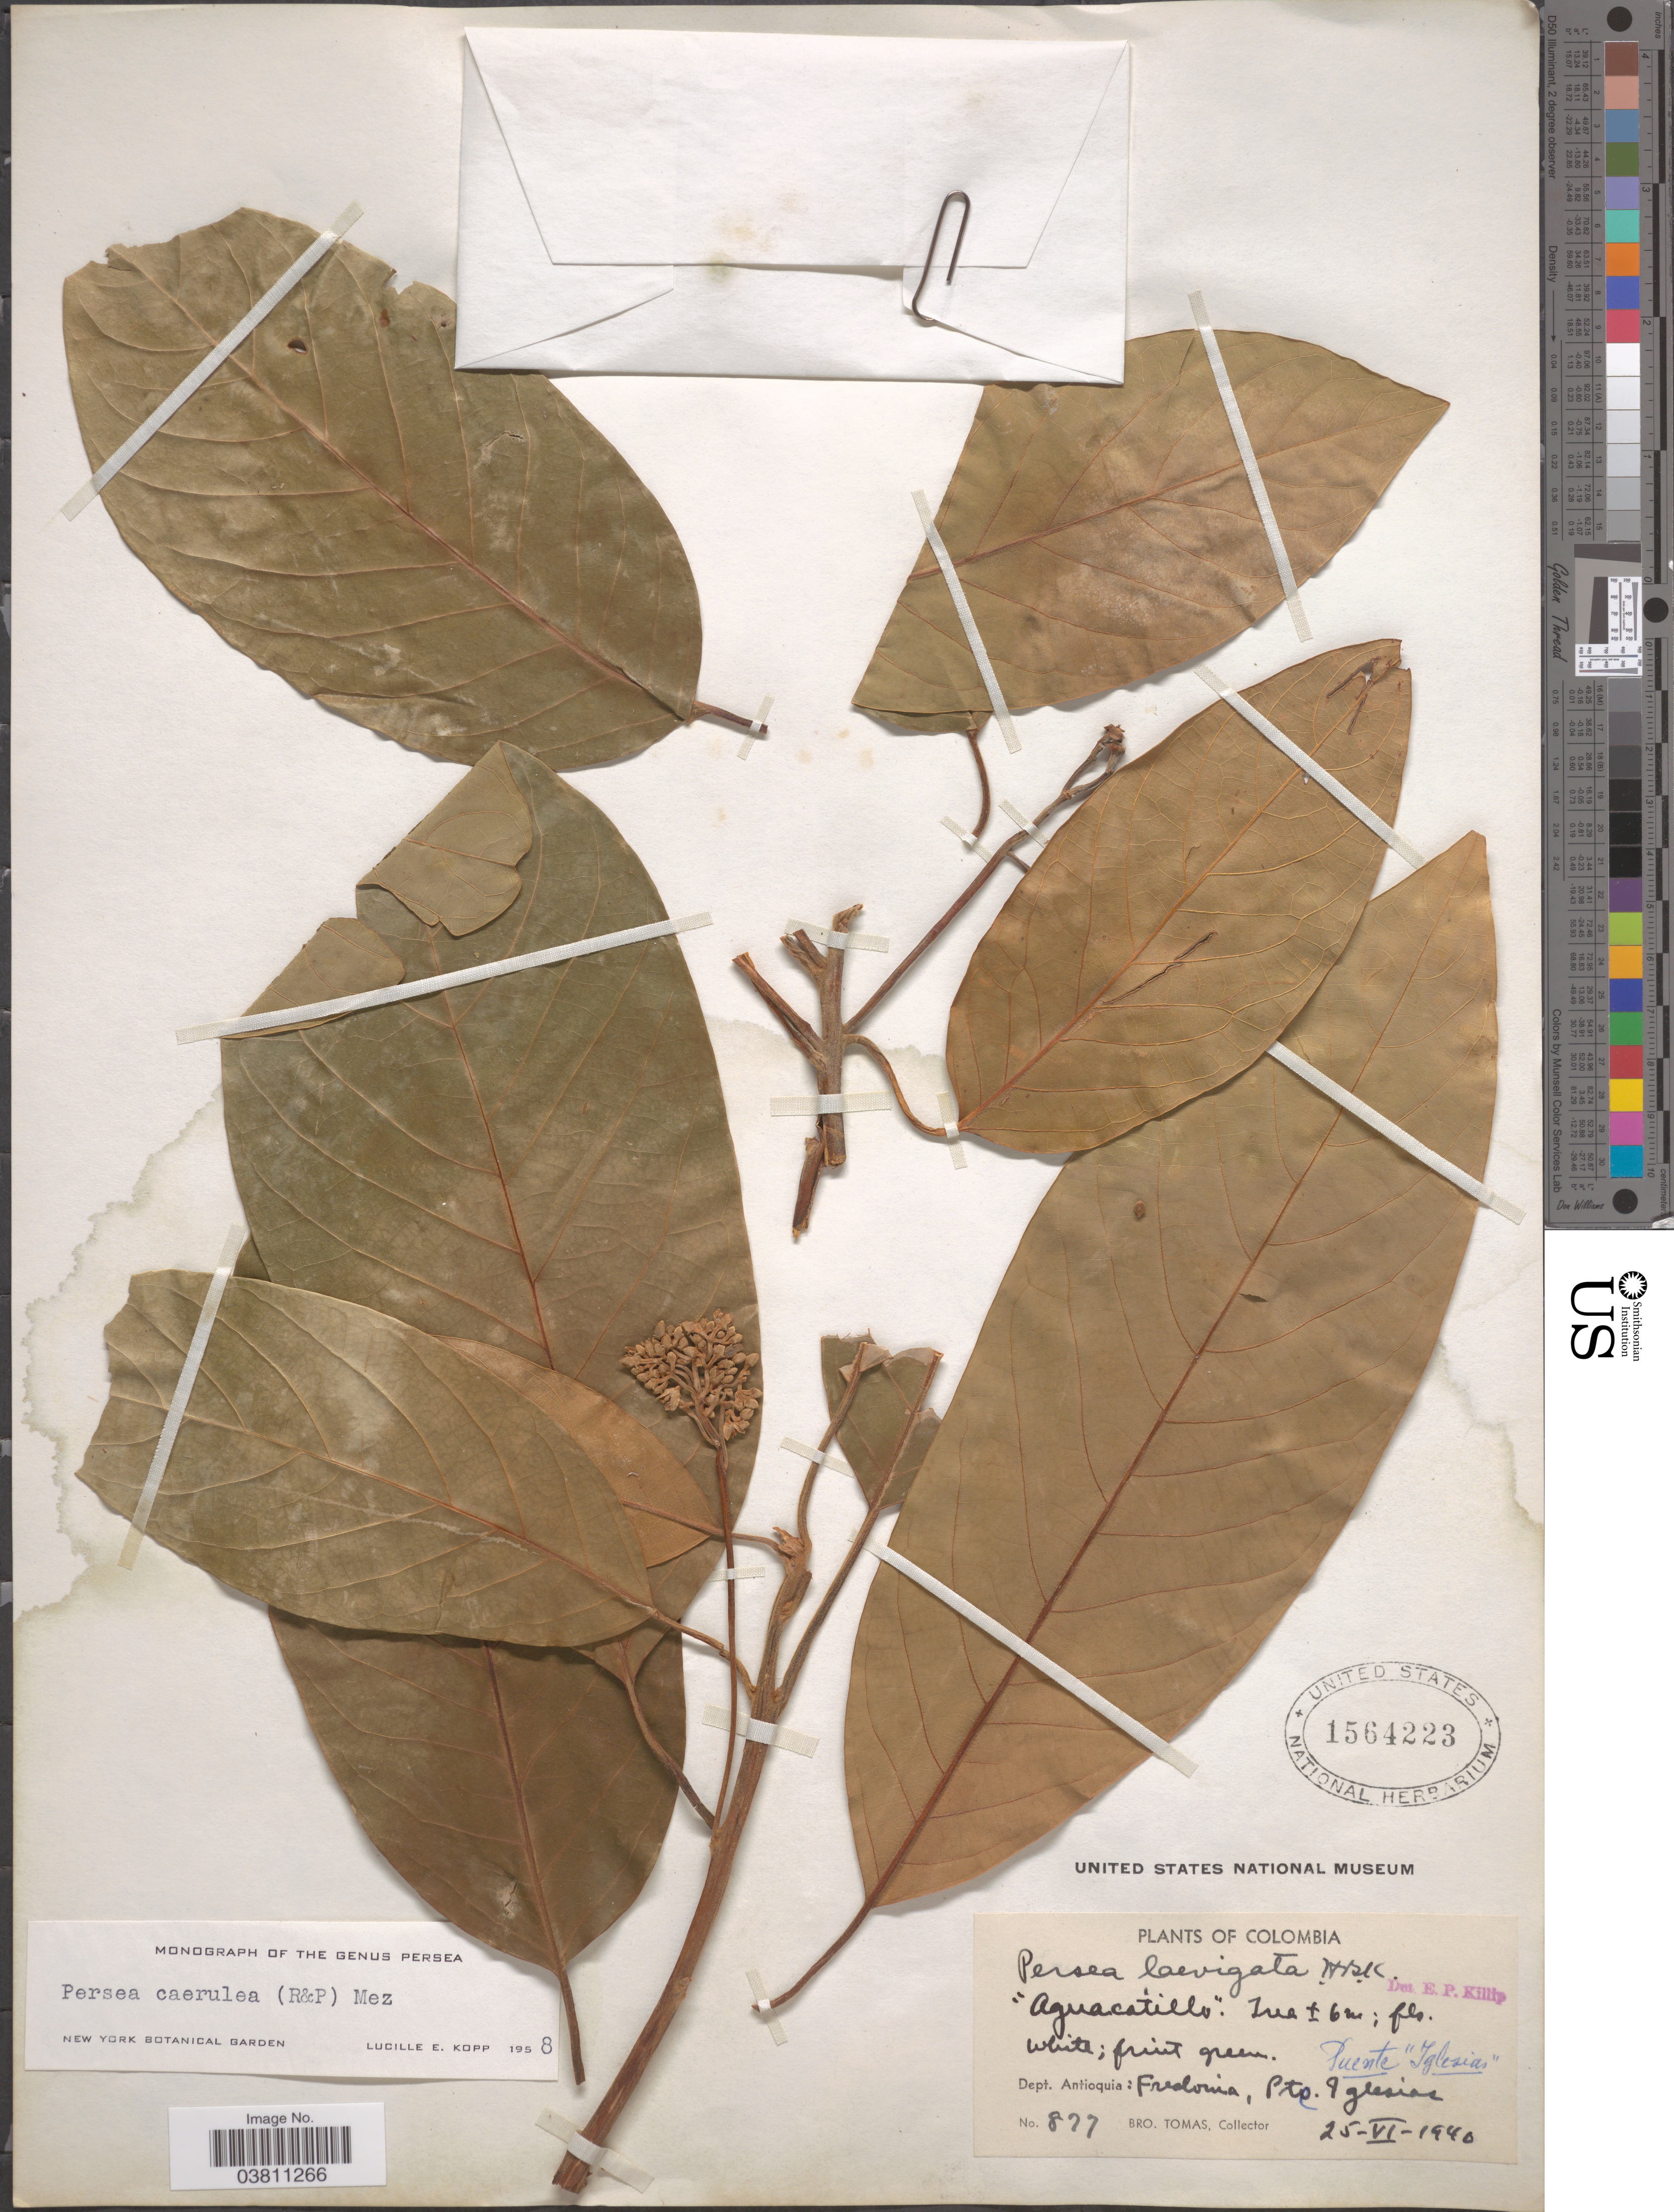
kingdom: Plantae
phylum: Tracheophyta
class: Magnoliopsida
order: Laurales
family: Lauraceae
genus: Persea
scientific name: Persea caerulea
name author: (Ruiz & Pav.) Mez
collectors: B. Tomas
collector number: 877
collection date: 1940-06-25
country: Colombia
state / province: Antioquia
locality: Dept. Antioquia: Fredonia, Pto. Iglesias.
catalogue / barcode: US 1564223